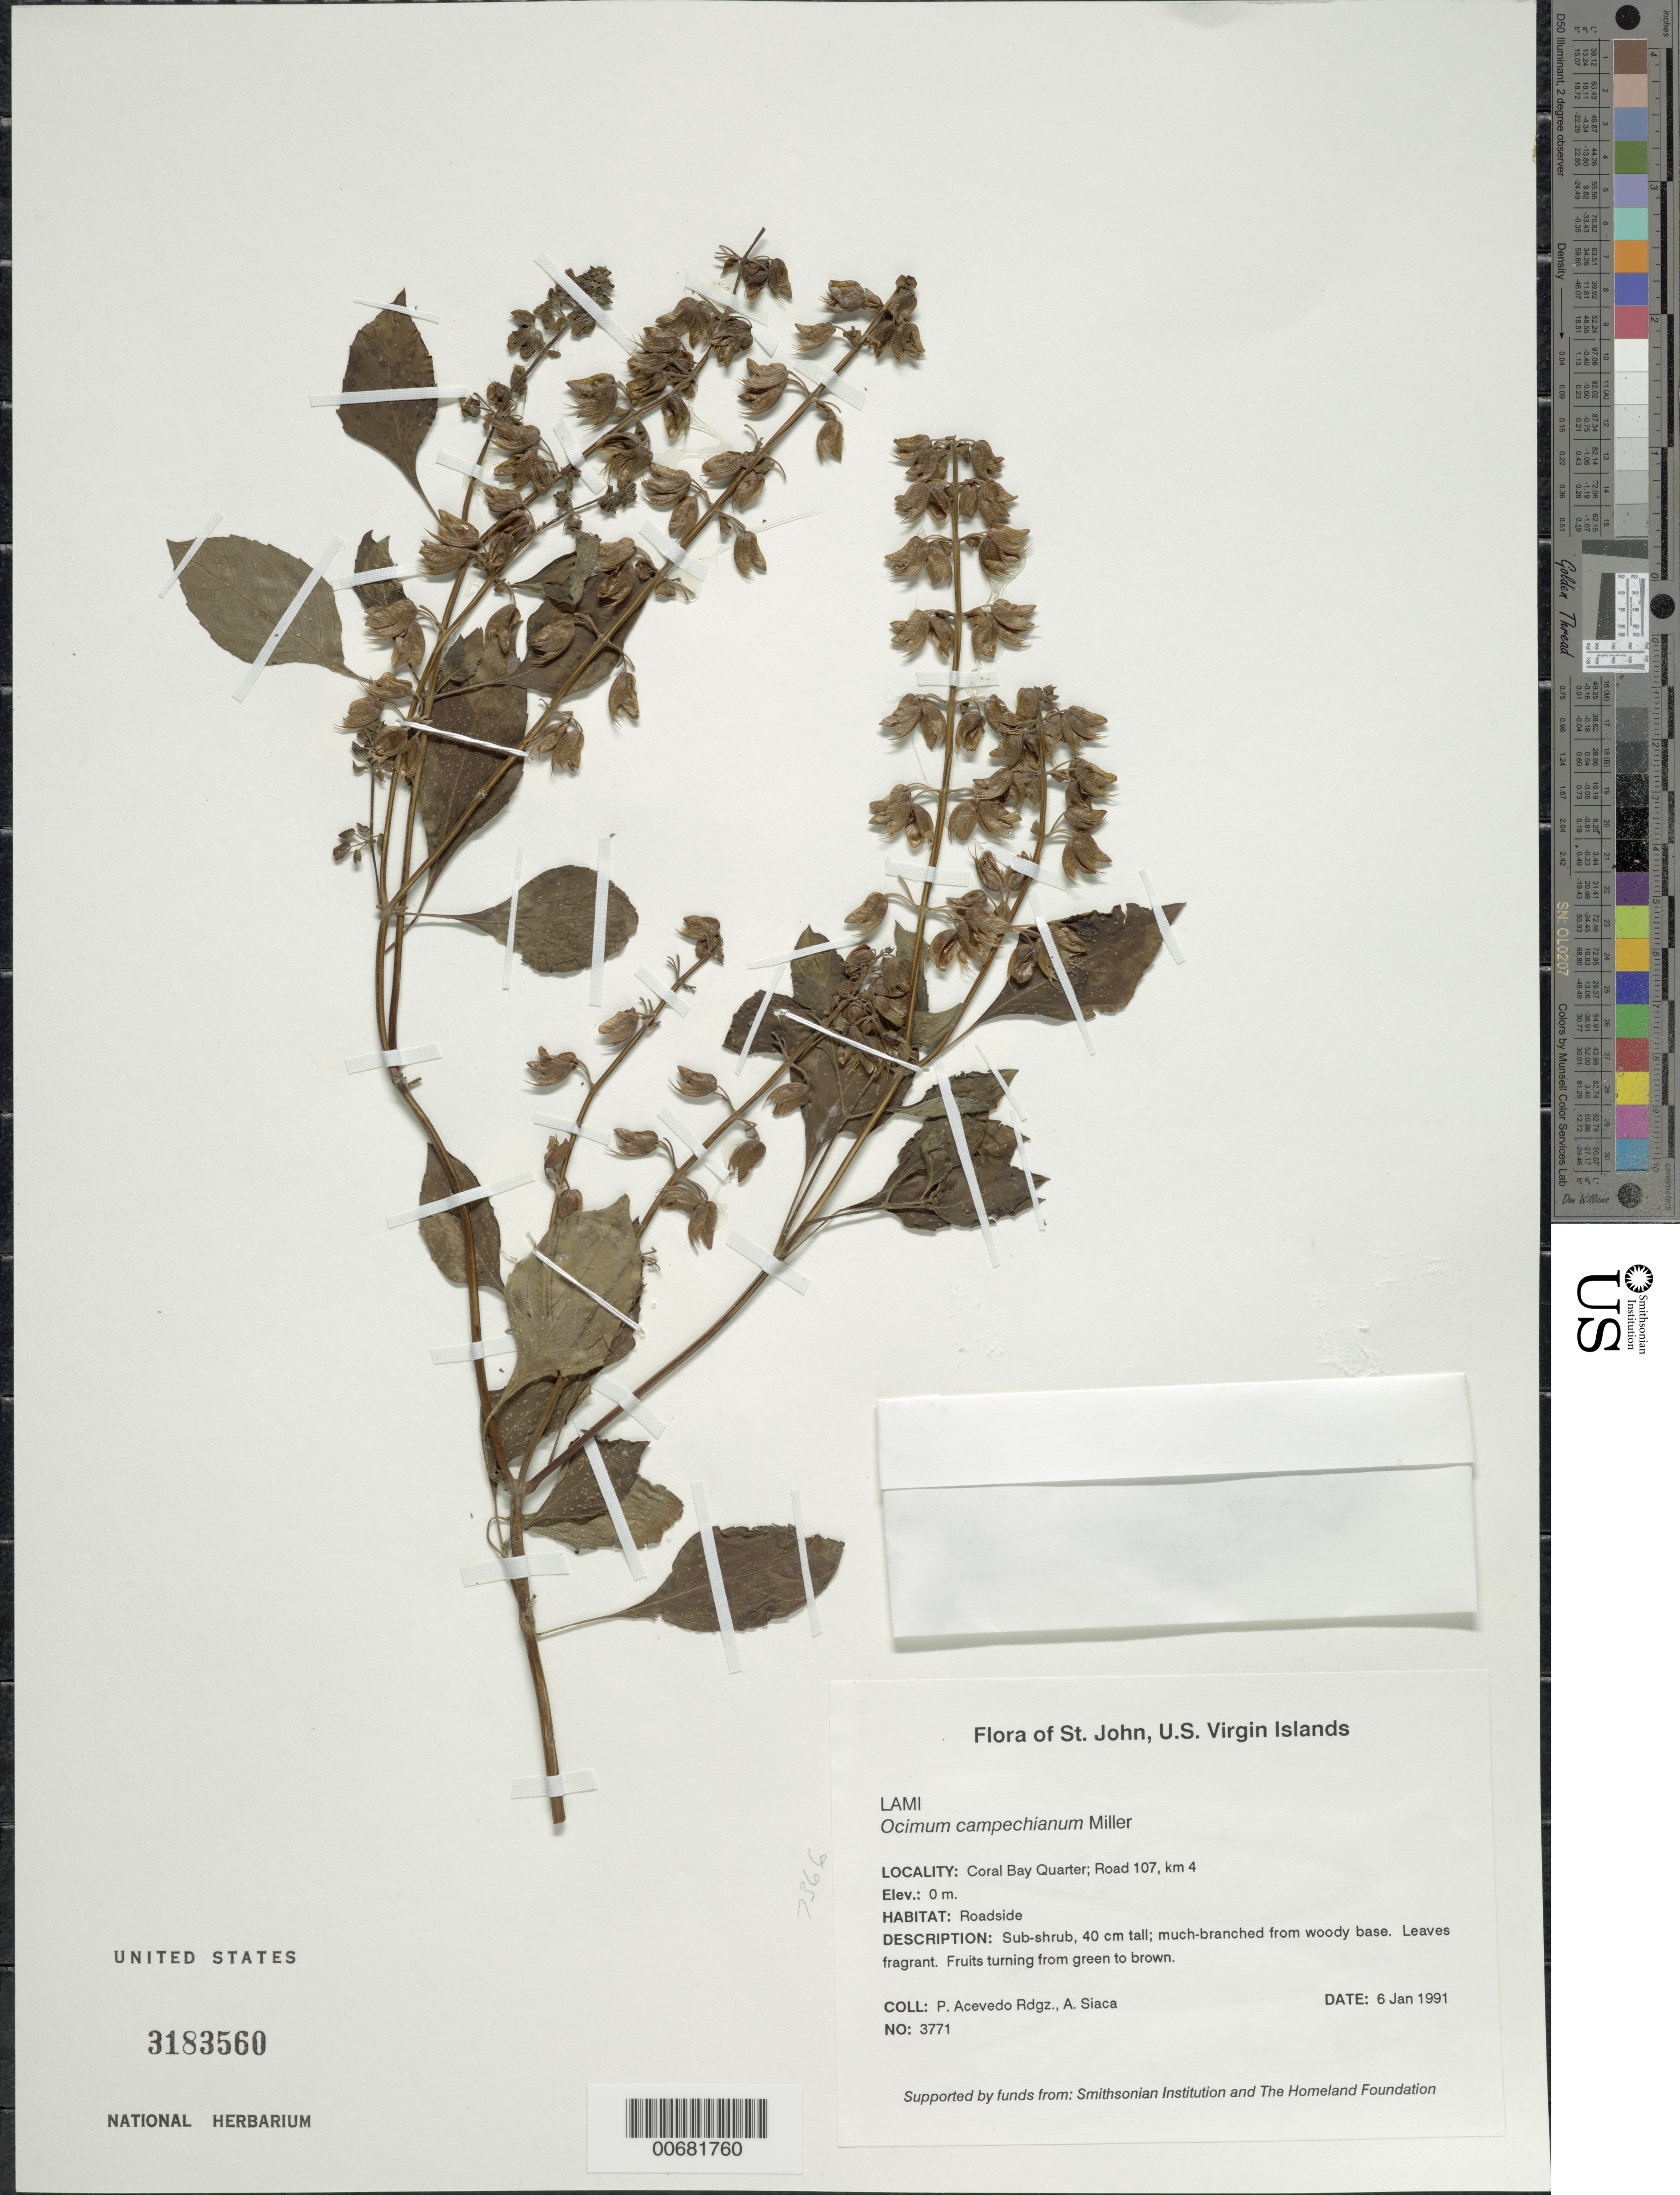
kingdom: Plantae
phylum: Tracheophyta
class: Magnoliopsida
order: Lamiales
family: Lamiaceae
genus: Ocimum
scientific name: Ocimum campechianum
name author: Mill.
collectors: P. Acevedo-Rodr. & A. Siaca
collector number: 3771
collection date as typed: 06 Jan 1991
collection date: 1991-01-06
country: U.S. Virgin Islands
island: St. John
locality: Coral Bay Quarter; Road 107, km 4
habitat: Roadside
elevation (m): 0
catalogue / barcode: US 3183560